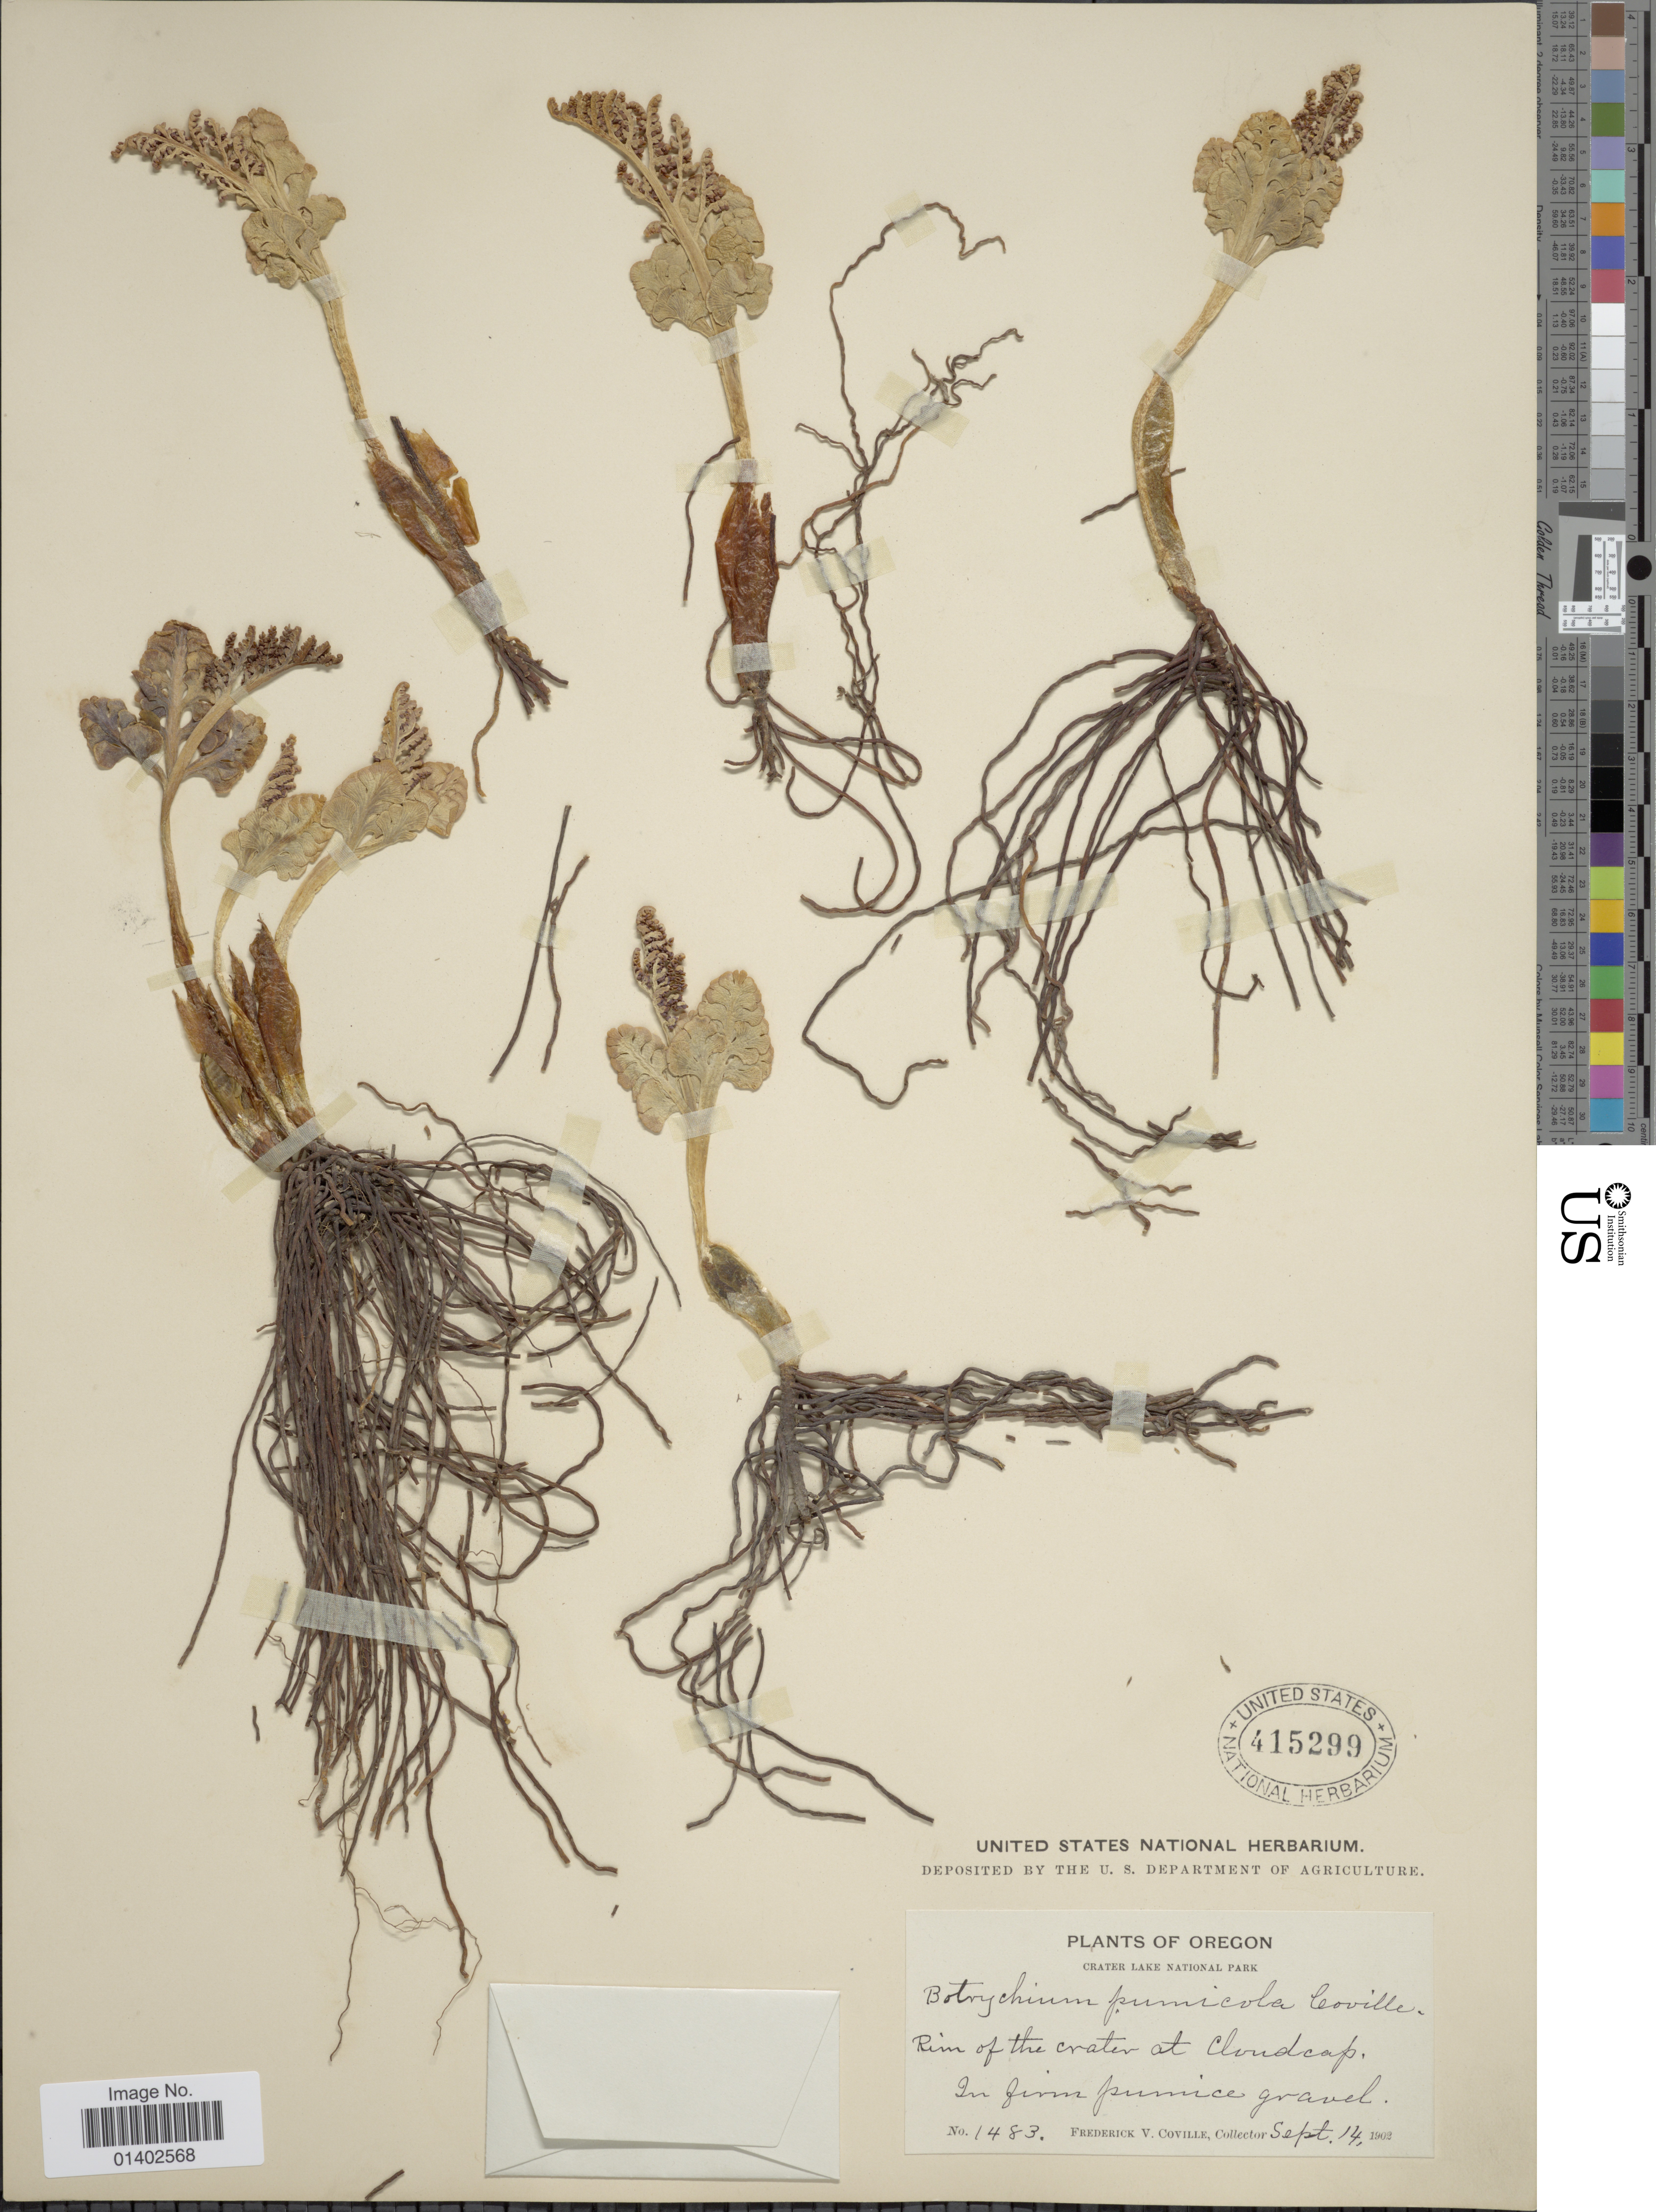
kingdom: Plantae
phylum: Tracheophyta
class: Polypodiopsida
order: Ophioglossales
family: Ophioglossaceae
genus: Botrychium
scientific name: Botrychium pumicola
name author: Coville ex Underw.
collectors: F. V. Coville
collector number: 1483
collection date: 1902-09-14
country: United States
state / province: Oregon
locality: Crater Lake National Park, Rain of the crater at cloudcap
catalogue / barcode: US 415299